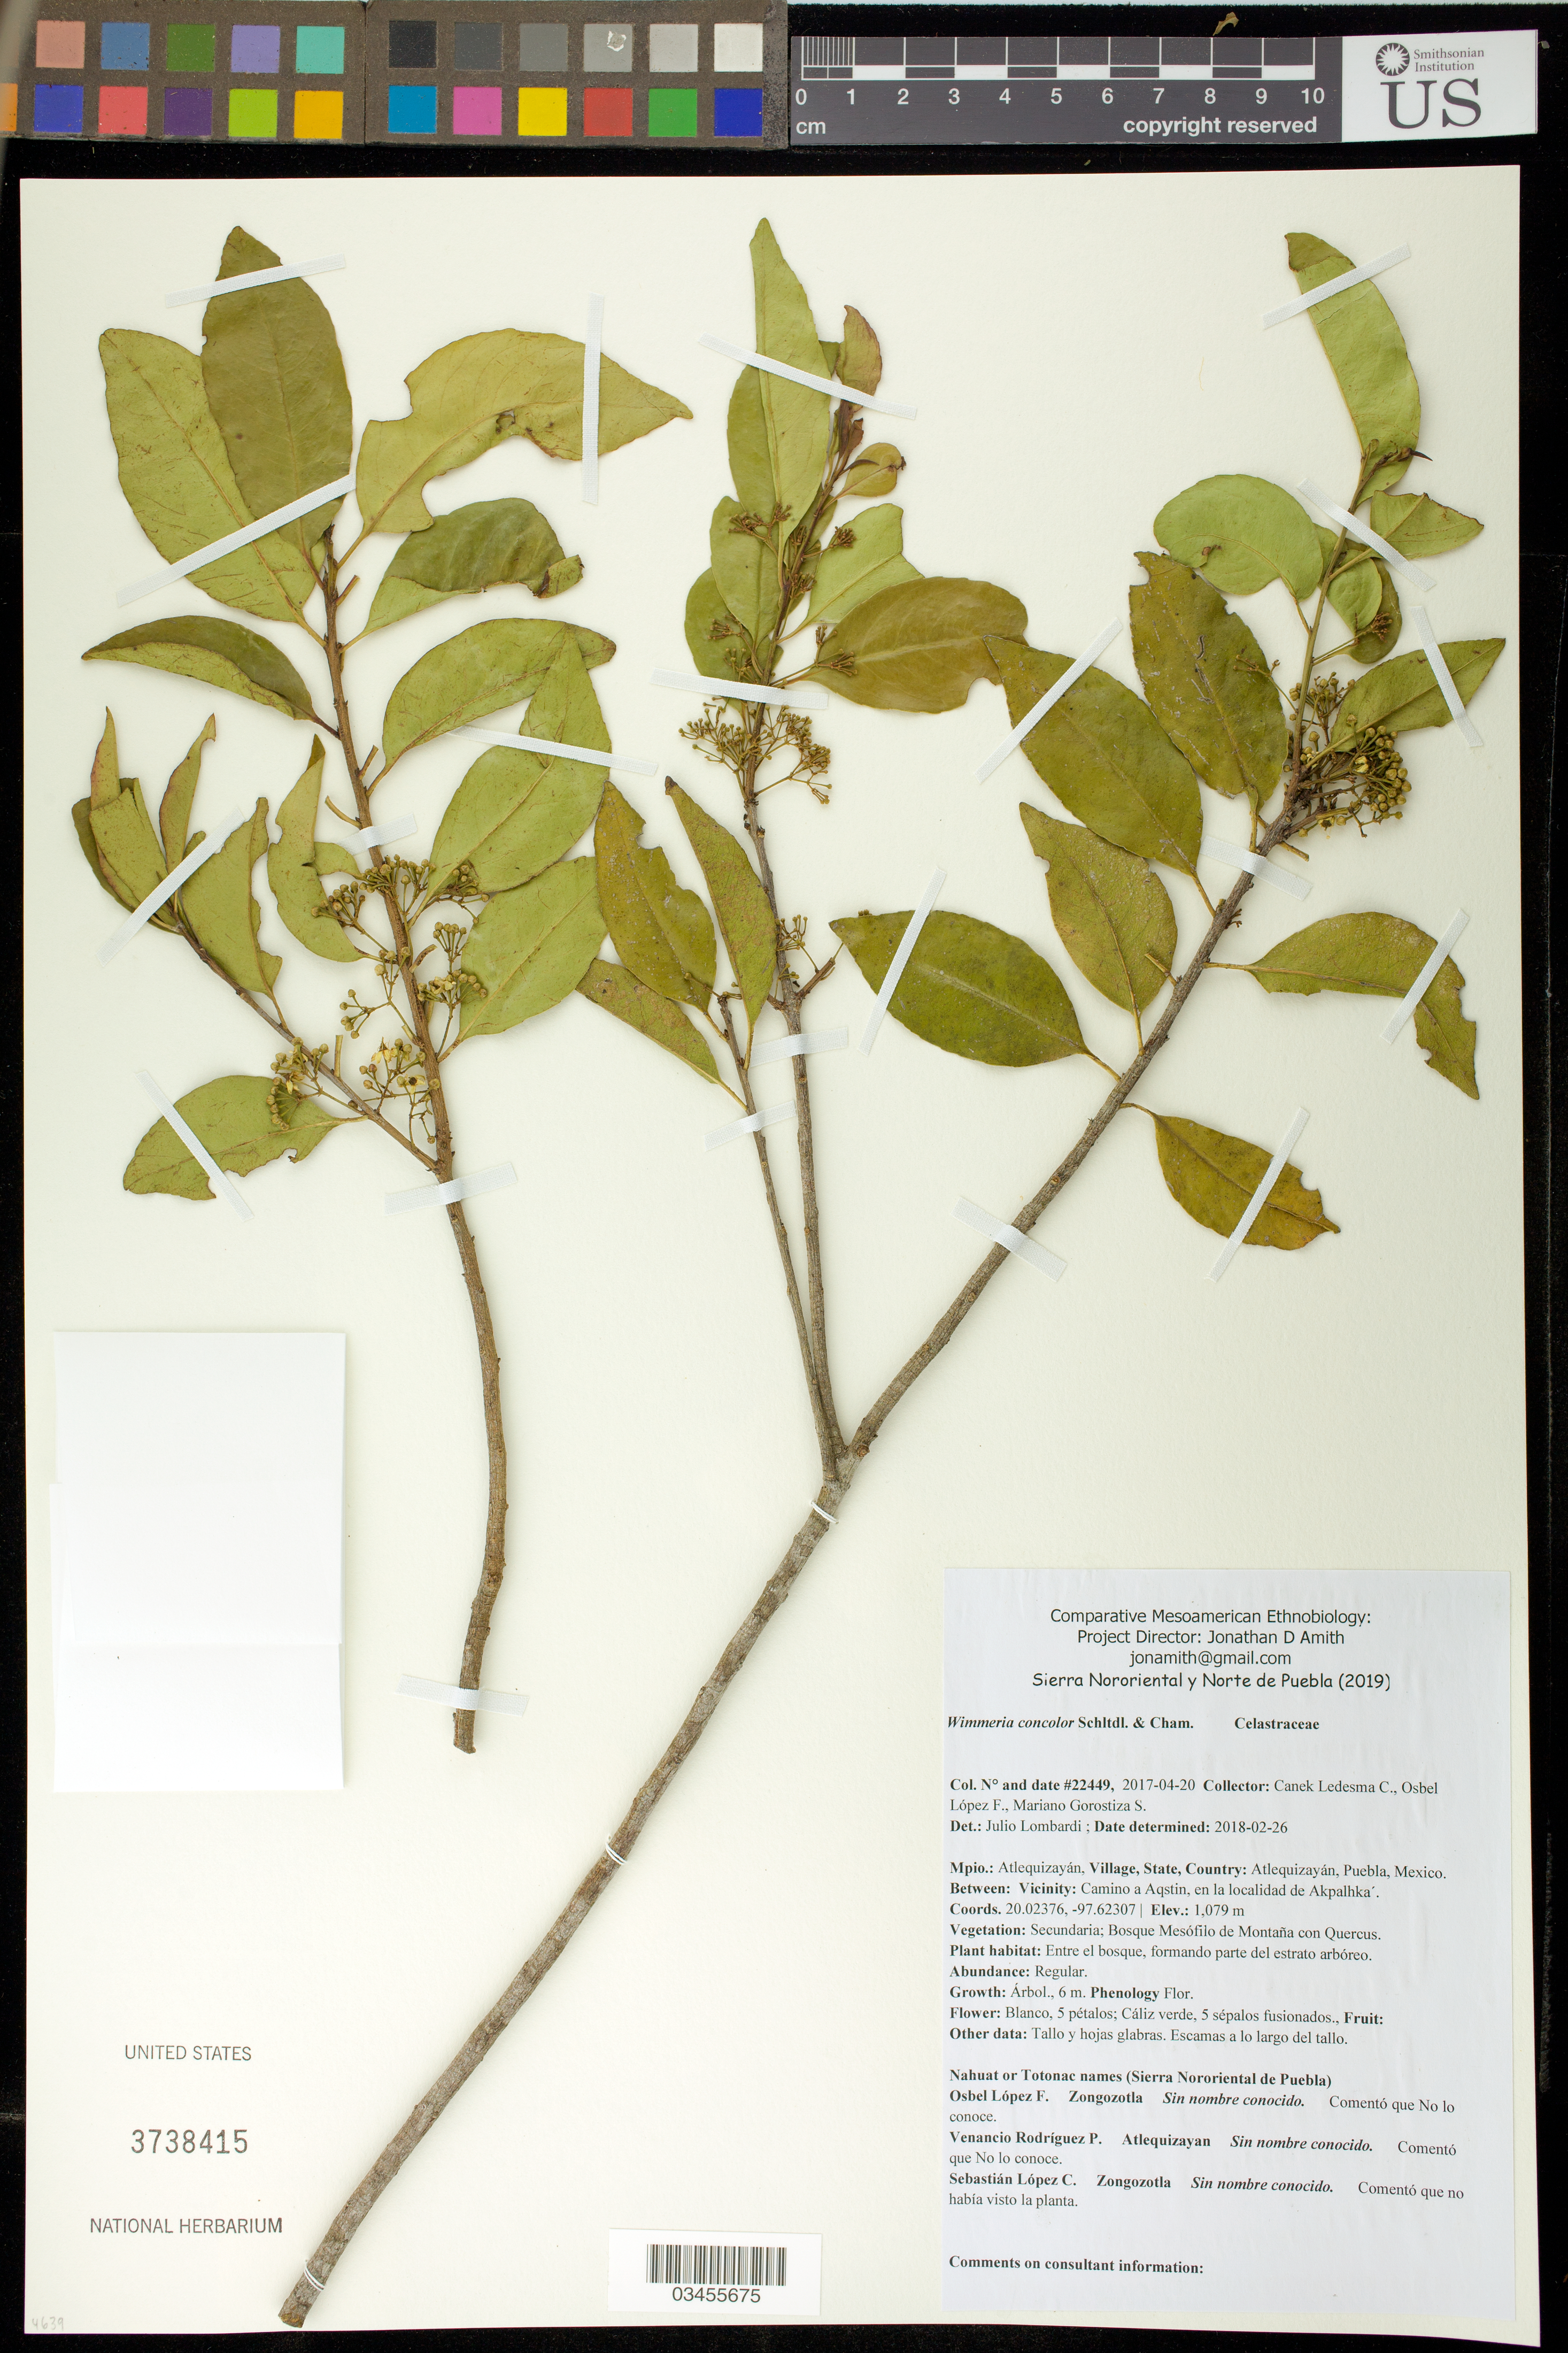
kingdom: Plantae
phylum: Tracheophyta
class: Magnoliopsida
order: Celastrales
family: Celastraceae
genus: Wimmeria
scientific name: Wimmeria concolor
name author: Schltdl. & Cham.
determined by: Lombardi, Julio A.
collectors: Canek Ledesma C., O. López Francisco & M. Gorostiza S.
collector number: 22449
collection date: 2017-04-20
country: México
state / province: Puebla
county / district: Atlequizayán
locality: PUEBLO: San Miguel Atlequizayán; LOCALIDAD EXACTA: Camino a Akgstin, en la localidad de Akpalhka´.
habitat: Bosque mesófilo de montaña con Quercus | Entre el bosque, formando parte del estrato arbóreo.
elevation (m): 1079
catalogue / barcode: US 3738415